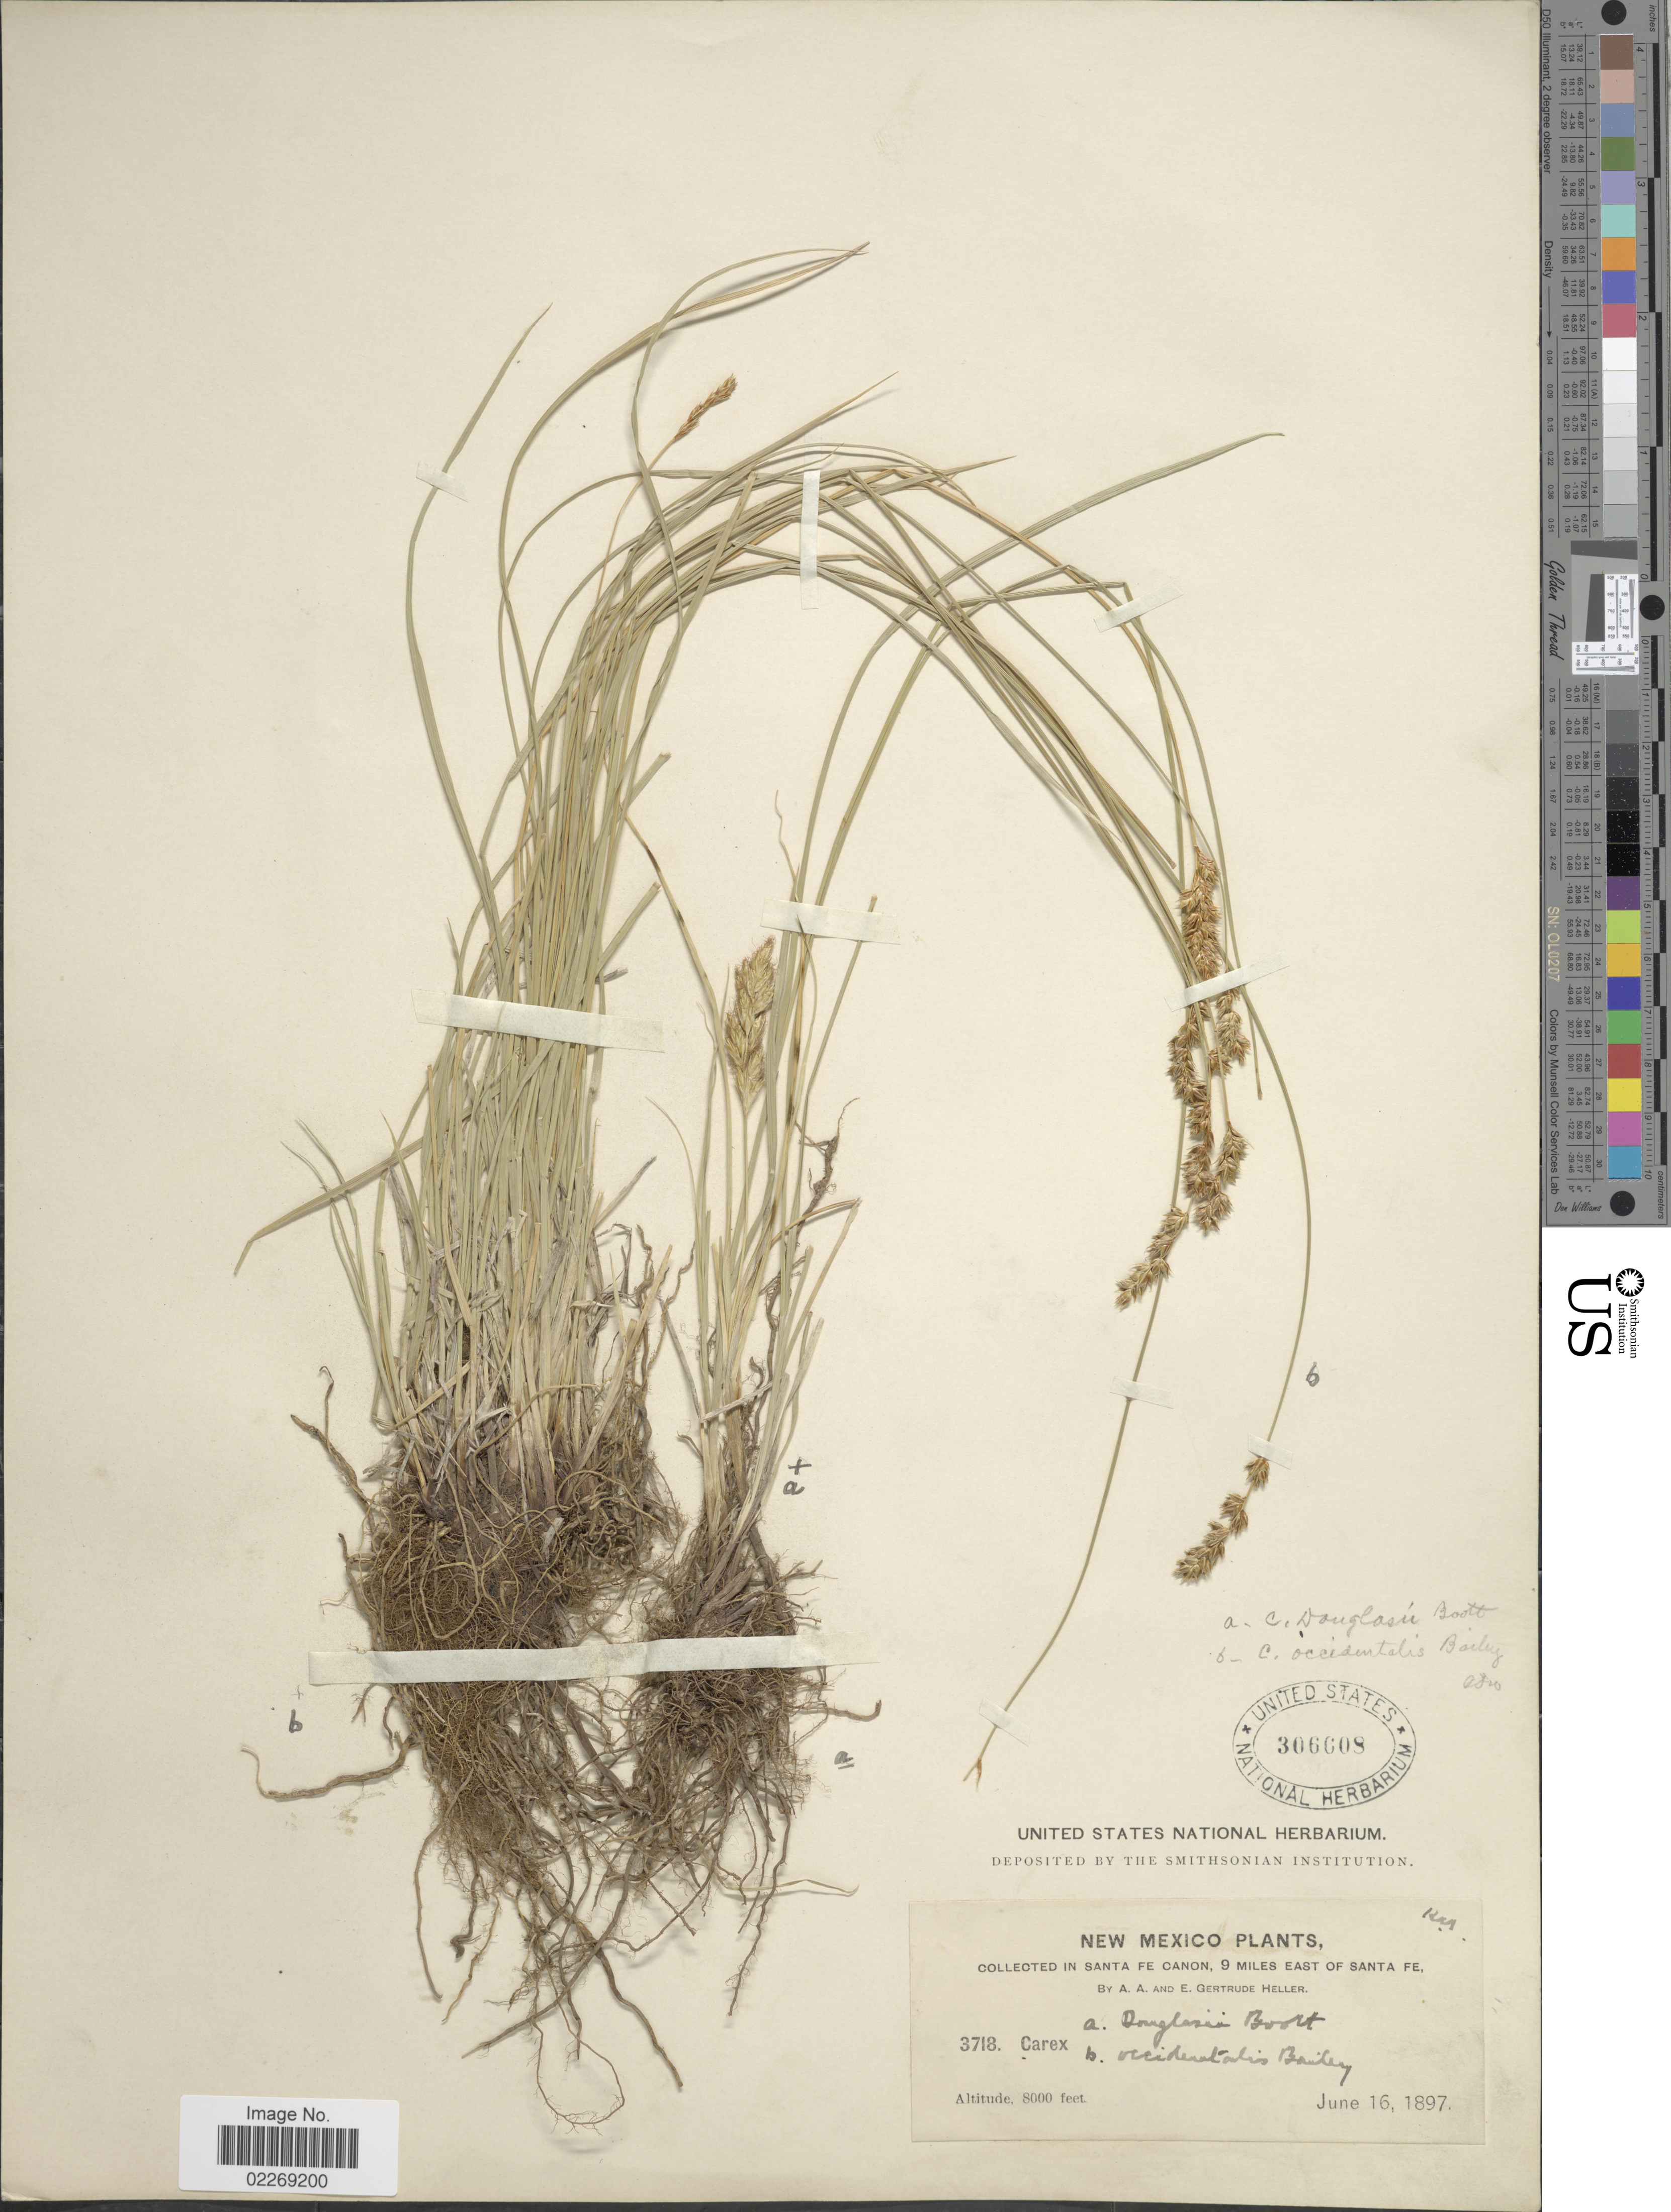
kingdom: Plantae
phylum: Tracheophyta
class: Liliopsida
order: Poales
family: Cyperaceae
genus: Carex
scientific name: Carex douglasii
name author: Boott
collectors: A. A. Heller & E. Gertrude Heller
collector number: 3718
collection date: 1897-06-16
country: United States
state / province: New Mexico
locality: Santa Fe Canon, 9 miles east of Santa Fe.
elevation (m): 2438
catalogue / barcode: US 306608